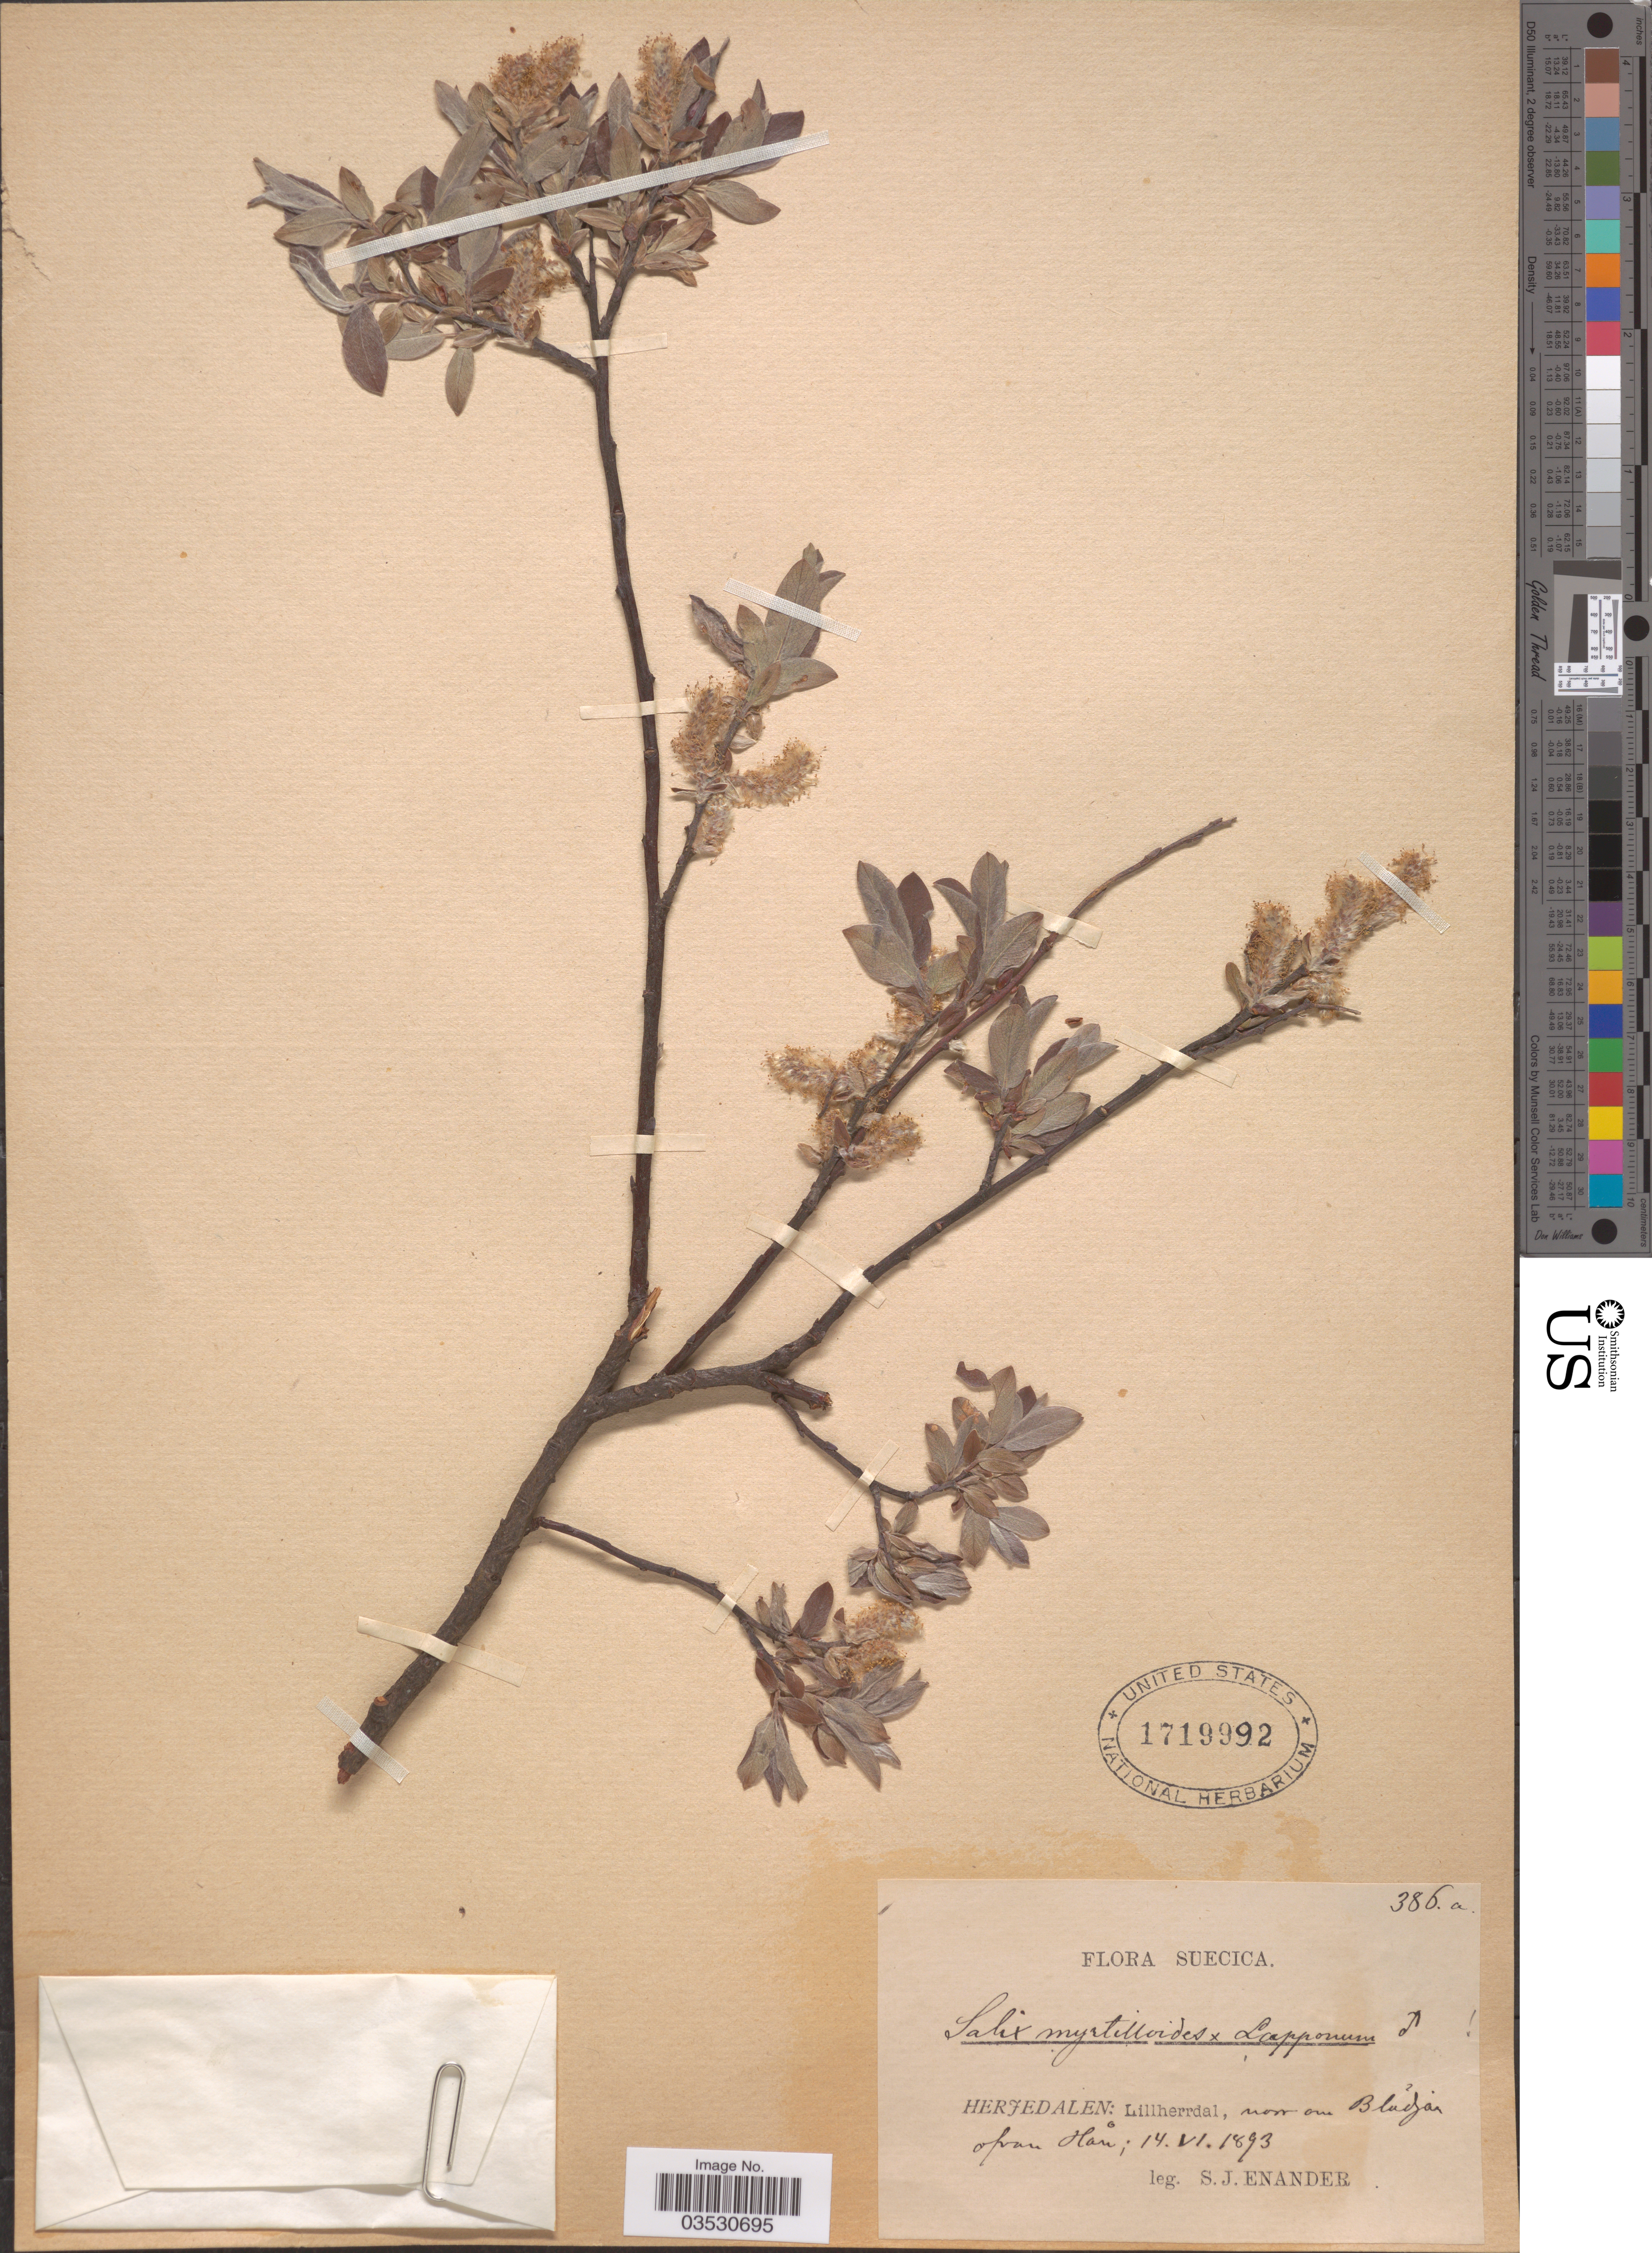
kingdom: Plantae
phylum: Tracheophyta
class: Magnoliopsida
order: Malpighiales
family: Salicaceae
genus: Salix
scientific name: Salix myrtilloides x S. lapponum L.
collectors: S. Enander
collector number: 386a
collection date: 1893-06-14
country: Sweden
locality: Suecica. Herjedalen: Lillherrdal, norr om Blädjan ofvan Hån.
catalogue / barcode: US 1719992